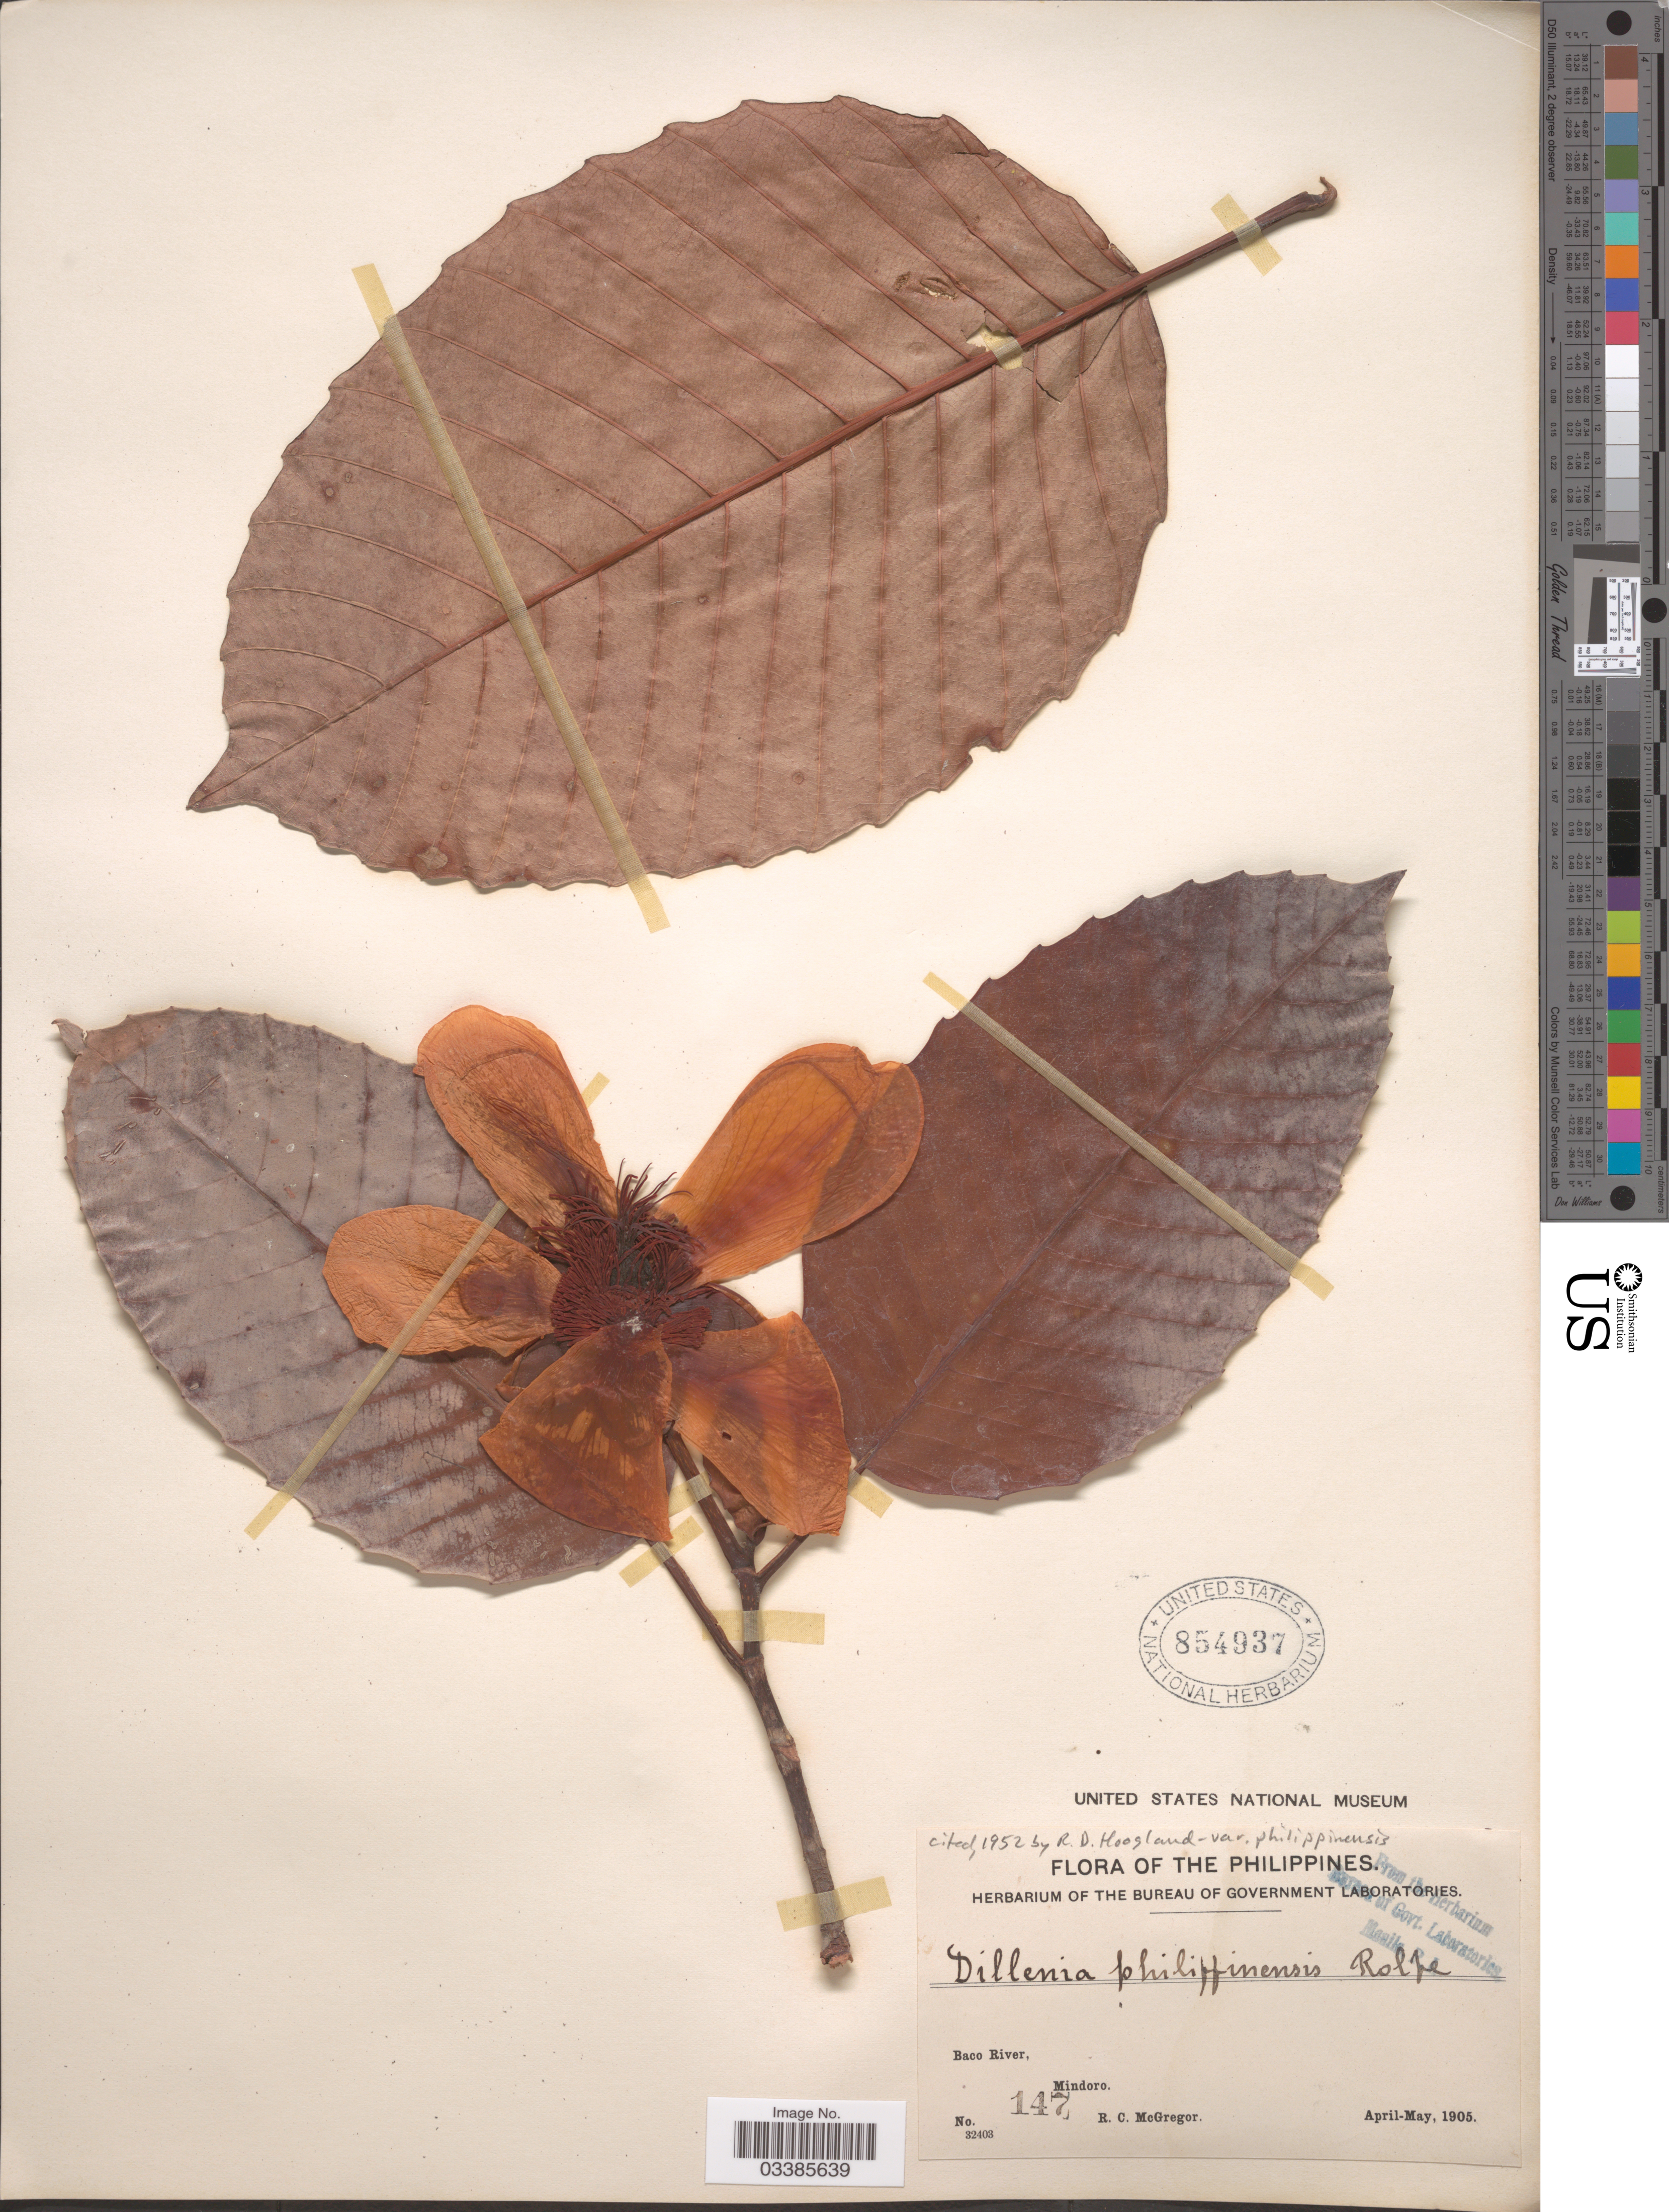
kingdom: Plantae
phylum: Tracheophyta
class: Magnoliopsida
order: Dilleniales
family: Dilleniaceae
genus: Dillenia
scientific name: Dillenia philippinensis var. philippinensis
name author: Rolfe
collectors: R. C. McGregor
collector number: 147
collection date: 1905-04/1905-05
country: Philippines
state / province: Mimaropa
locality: Baco River, Mindoro.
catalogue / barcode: US 854937